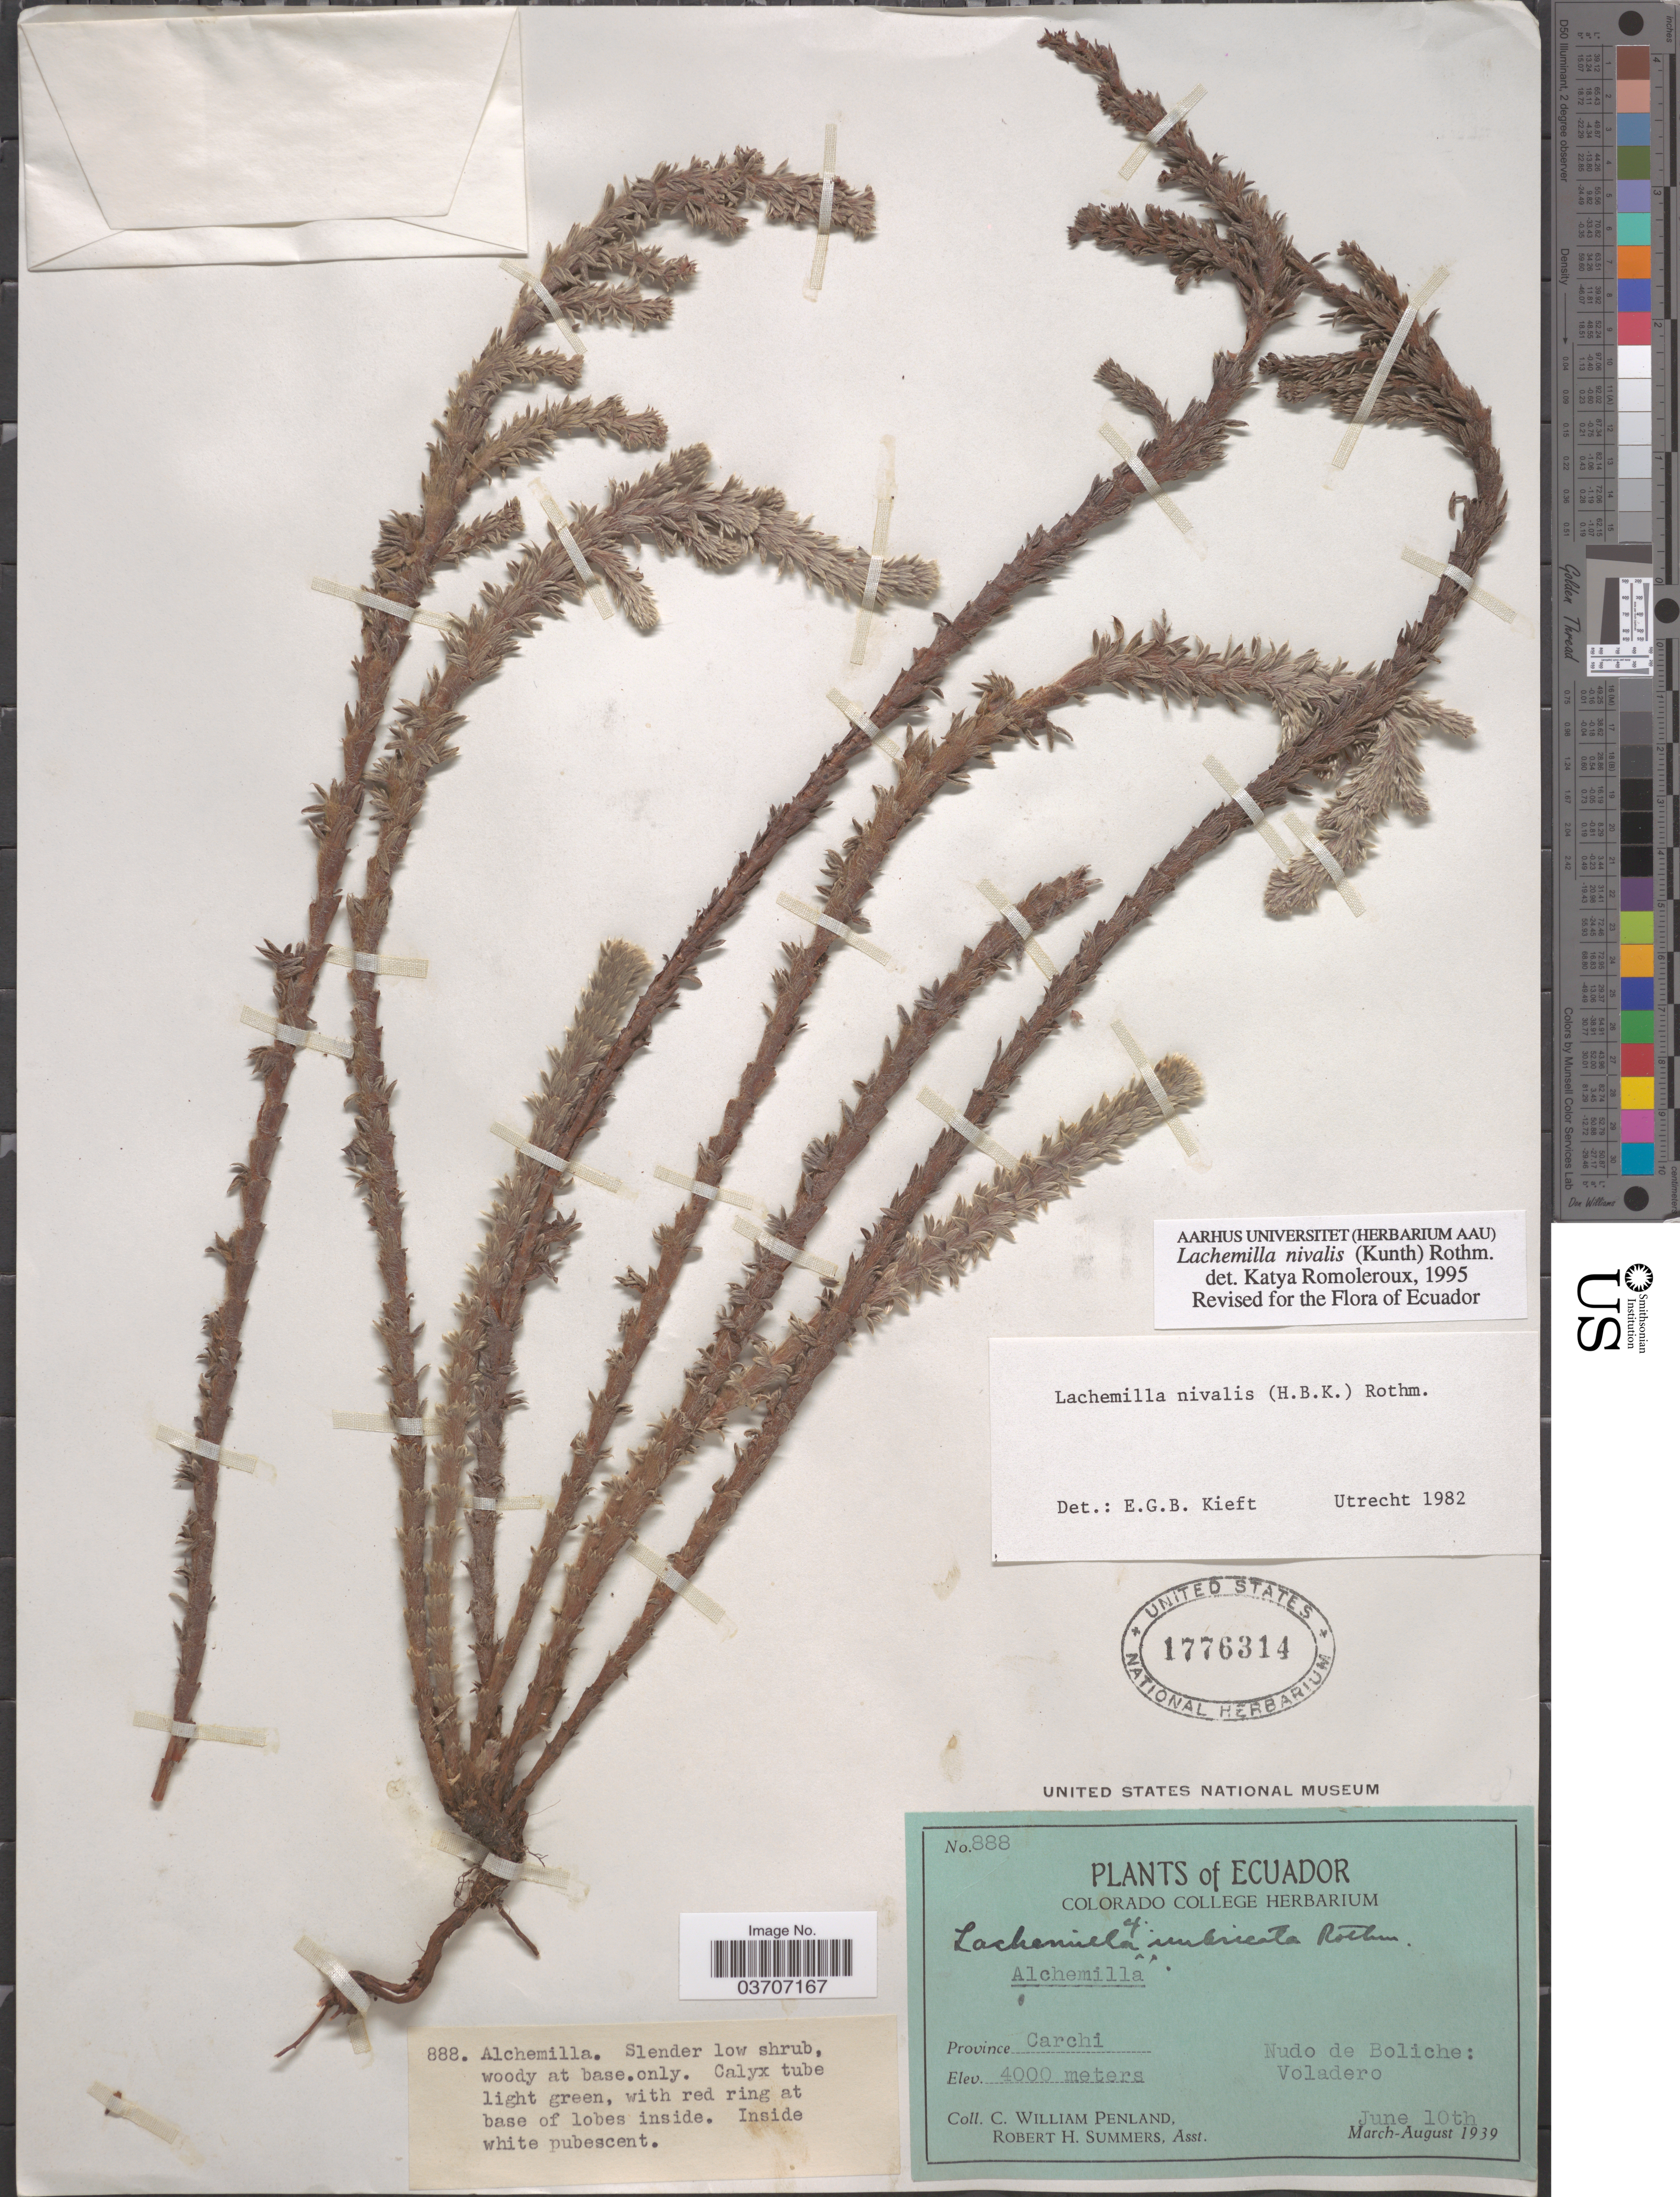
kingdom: Plantae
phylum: Tracheophyta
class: Magnoliopsida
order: Rosales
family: Rosaceae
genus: Alchemilla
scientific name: Alchemilla nivalis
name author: Kunth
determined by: Dorr, L. J., (BOT), Smithsonian Institution - National Museum of Natural History (UNITED STATES)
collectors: C. W. Penland & R. Summers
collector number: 888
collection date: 1939-06-10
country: Ecuador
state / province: Carchi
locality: Nudo de Boliche: Voladero.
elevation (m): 4000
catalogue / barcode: US 1776314